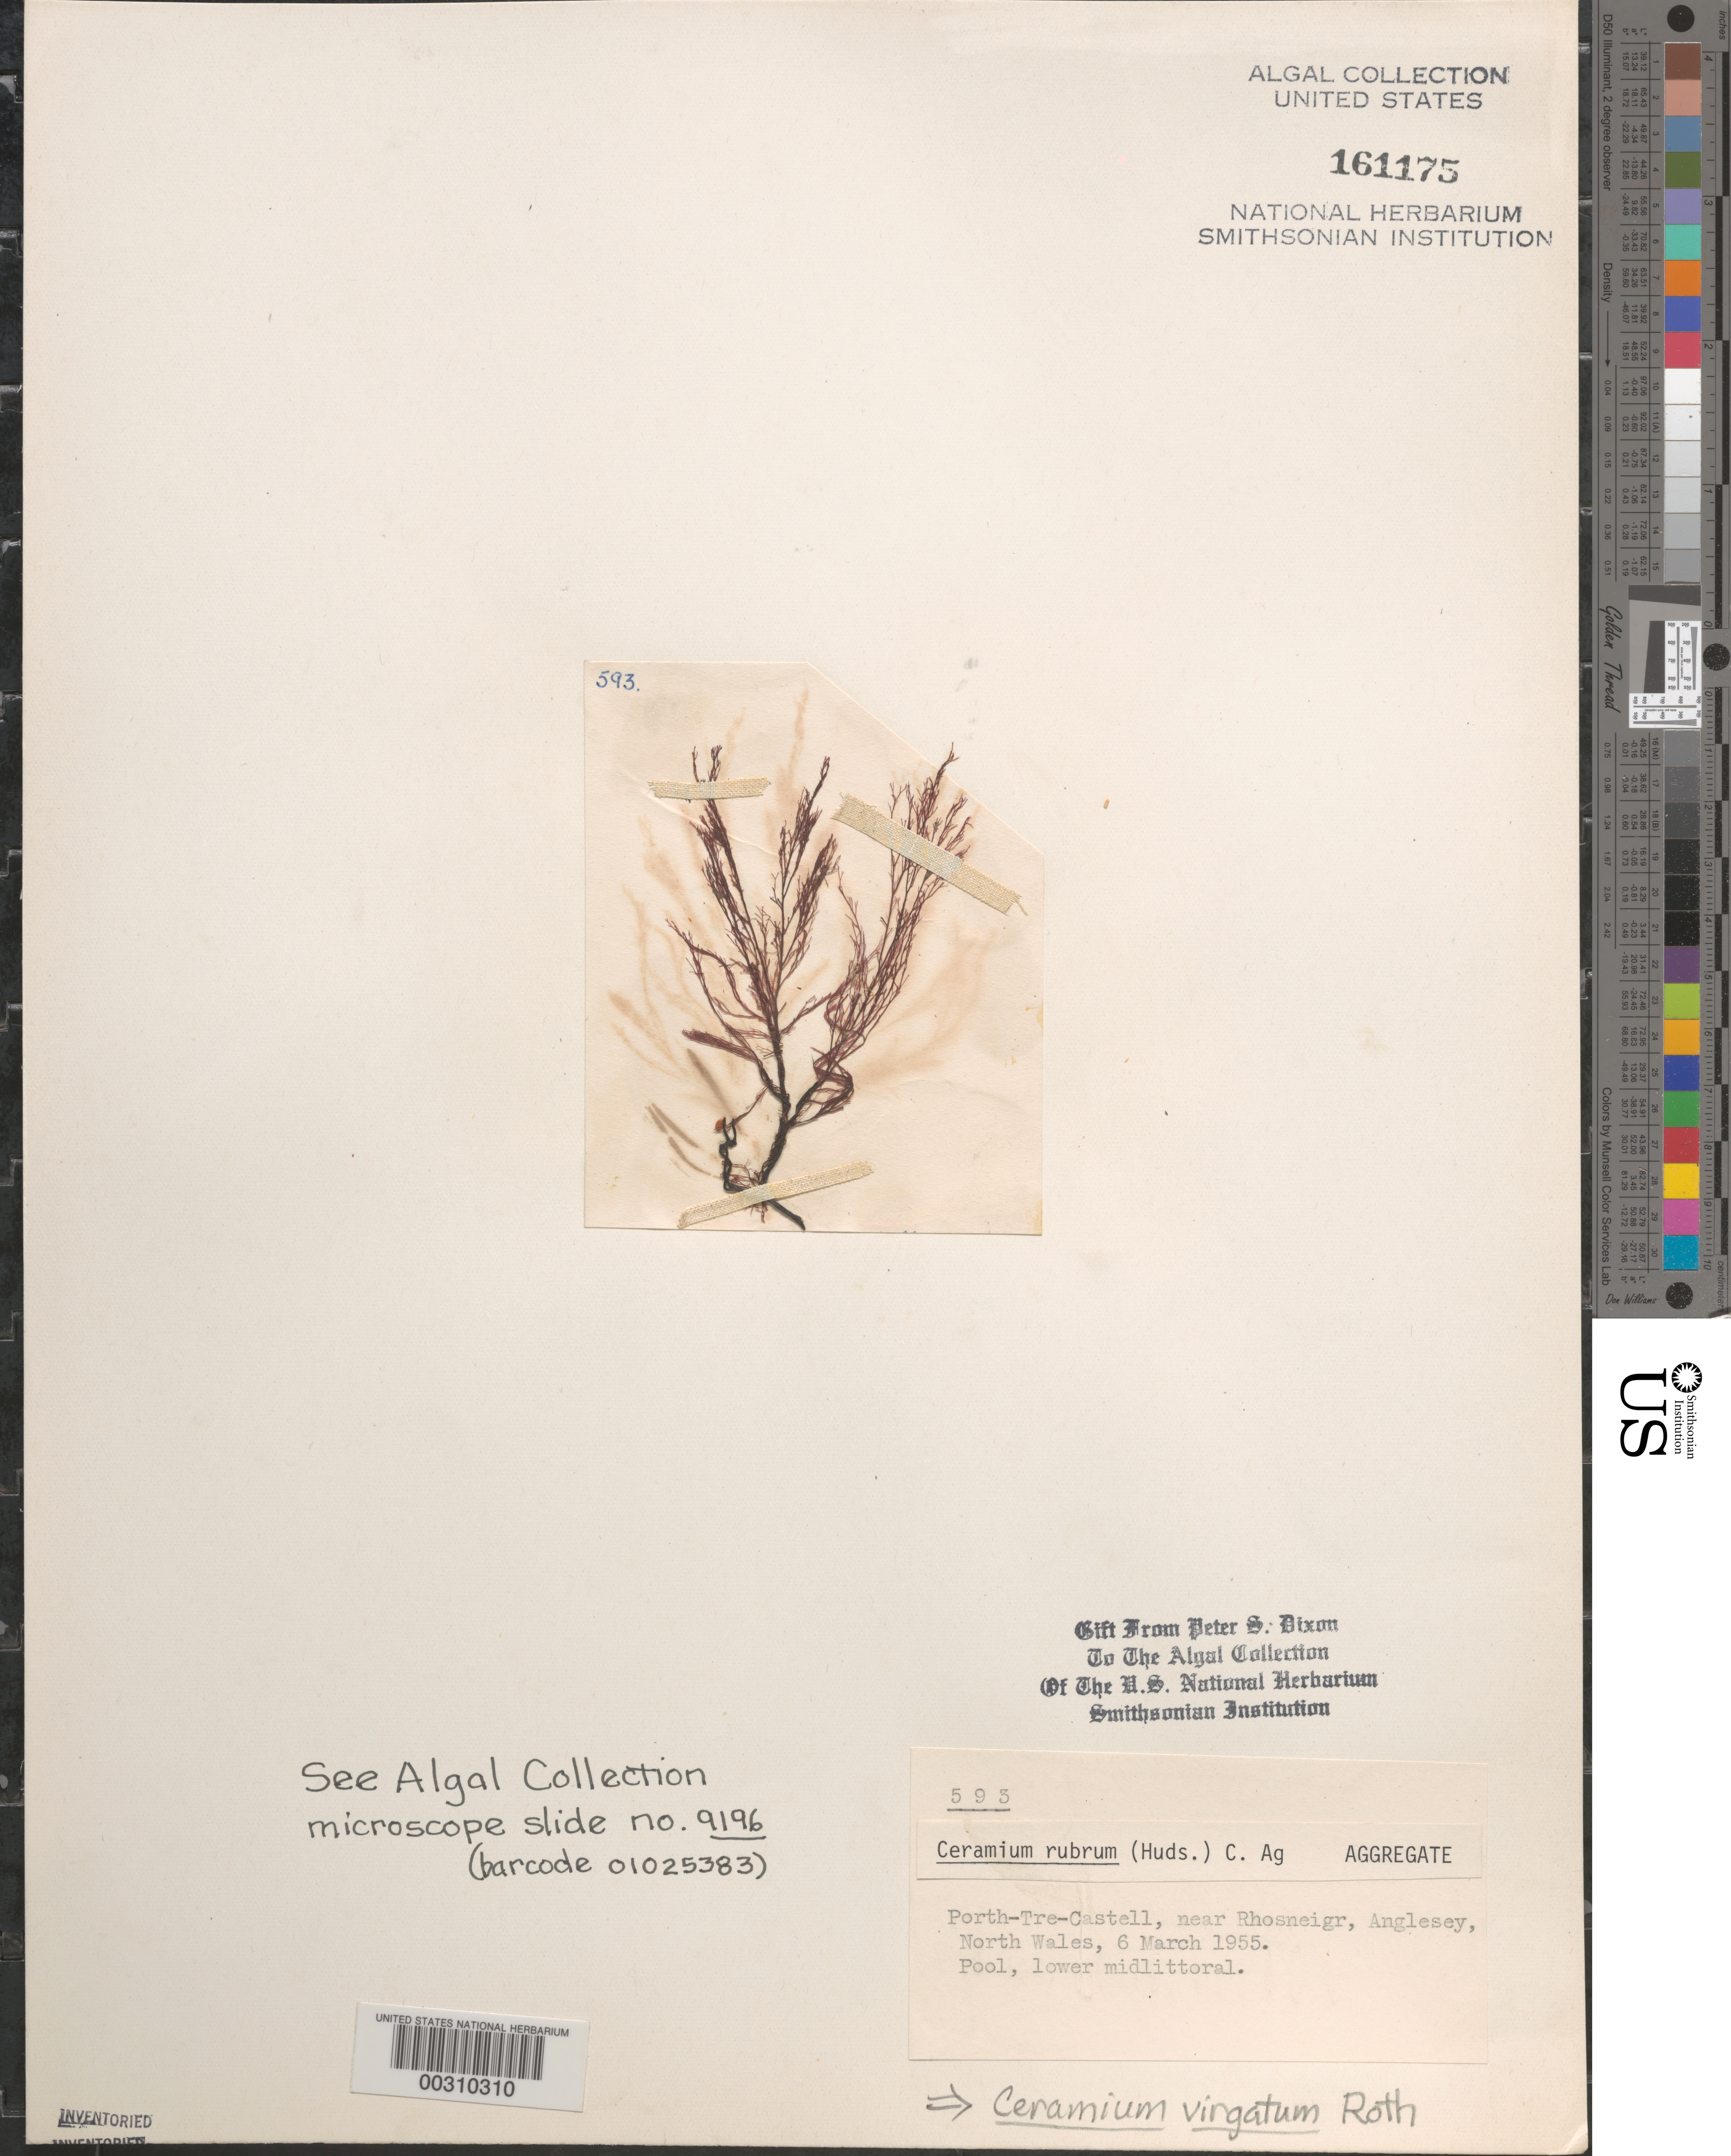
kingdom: Plantae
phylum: Rhodophyta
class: Florideophyceae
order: Ceramiales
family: Ceramiaceae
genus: Ceramium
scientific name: Ceramium virgatum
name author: Roth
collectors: P. S. Dixon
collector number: PSD 593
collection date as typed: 06 Mar 1955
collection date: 1955-03-06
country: United Kingdom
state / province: Wales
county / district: Gwynedd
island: Anglesey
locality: Porth Tre-castell, near Rhosneigr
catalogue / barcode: US 161175